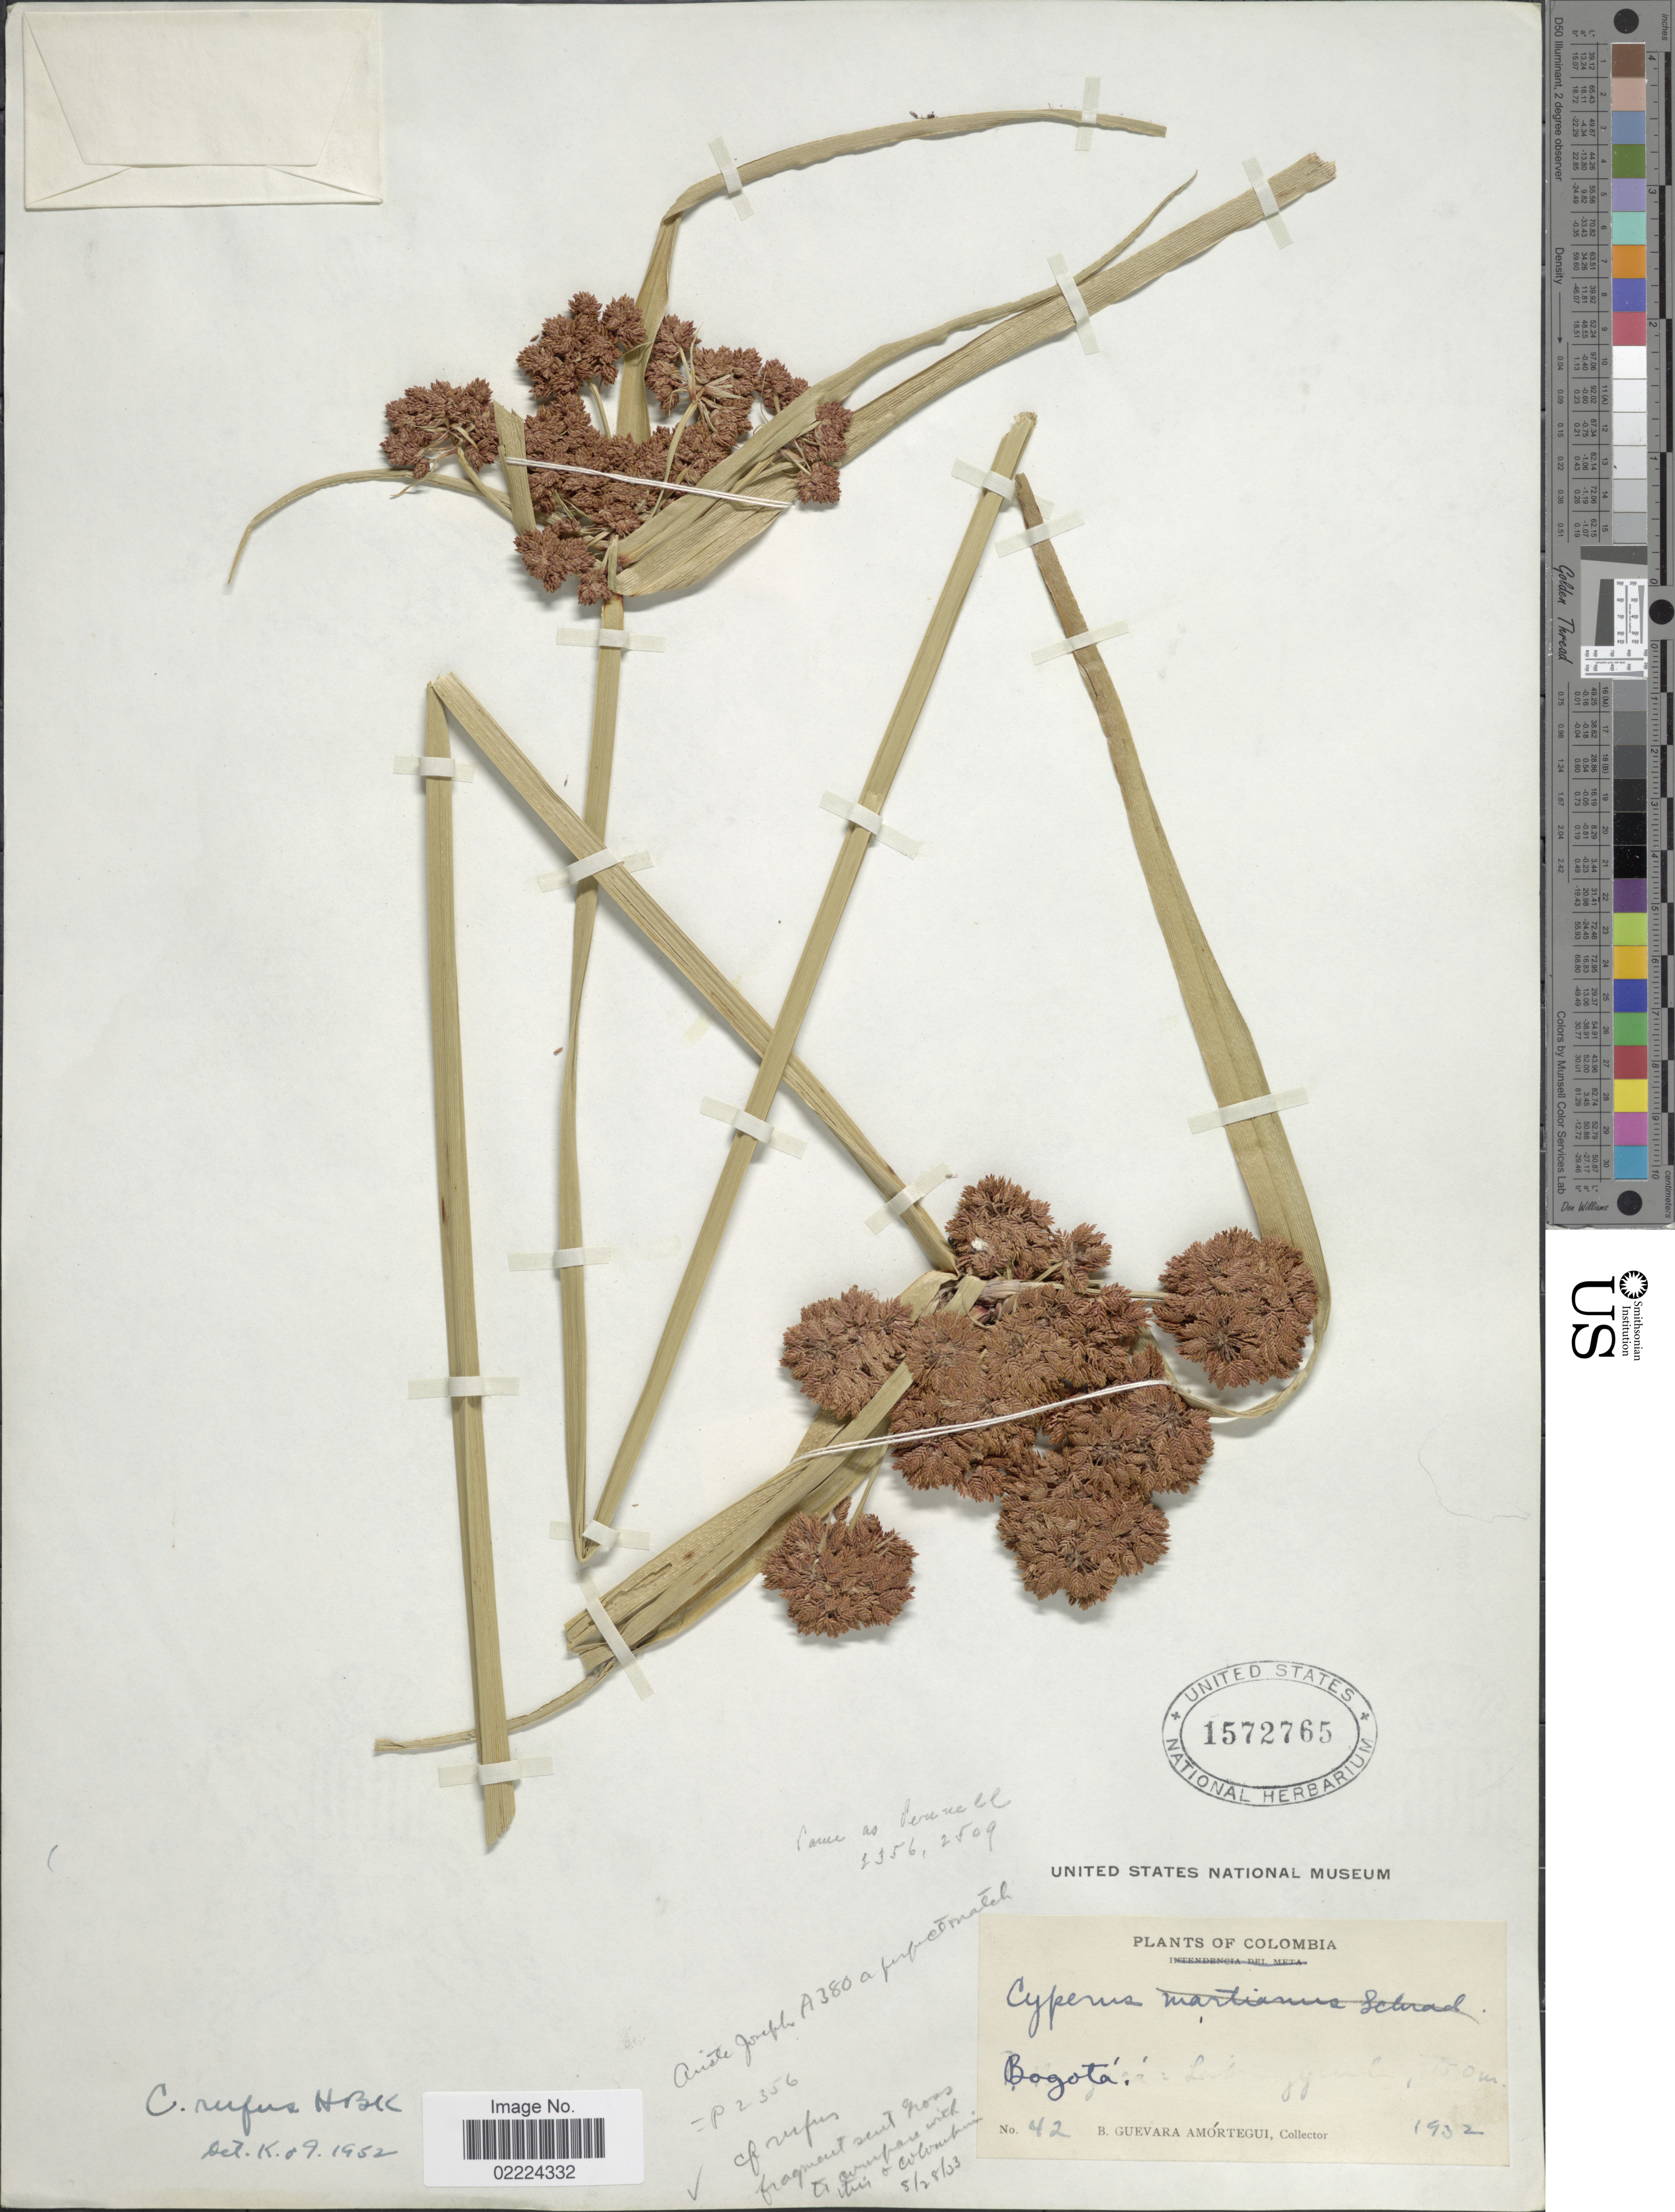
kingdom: Plantae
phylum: Tracheophyta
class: Liliopsida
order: Poales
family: Cyperaceae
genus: Cyperus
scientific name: Cyperus columbiensis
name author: Palla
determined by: Strong, Mark T., (BOT), Smithsonian Institution - National Museum of Natural History (UNITED STATES)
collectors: B. Guevara Amortegui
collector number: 42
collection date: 1932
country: Colombia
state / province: Bogota D.C.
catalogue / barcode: US 1572765